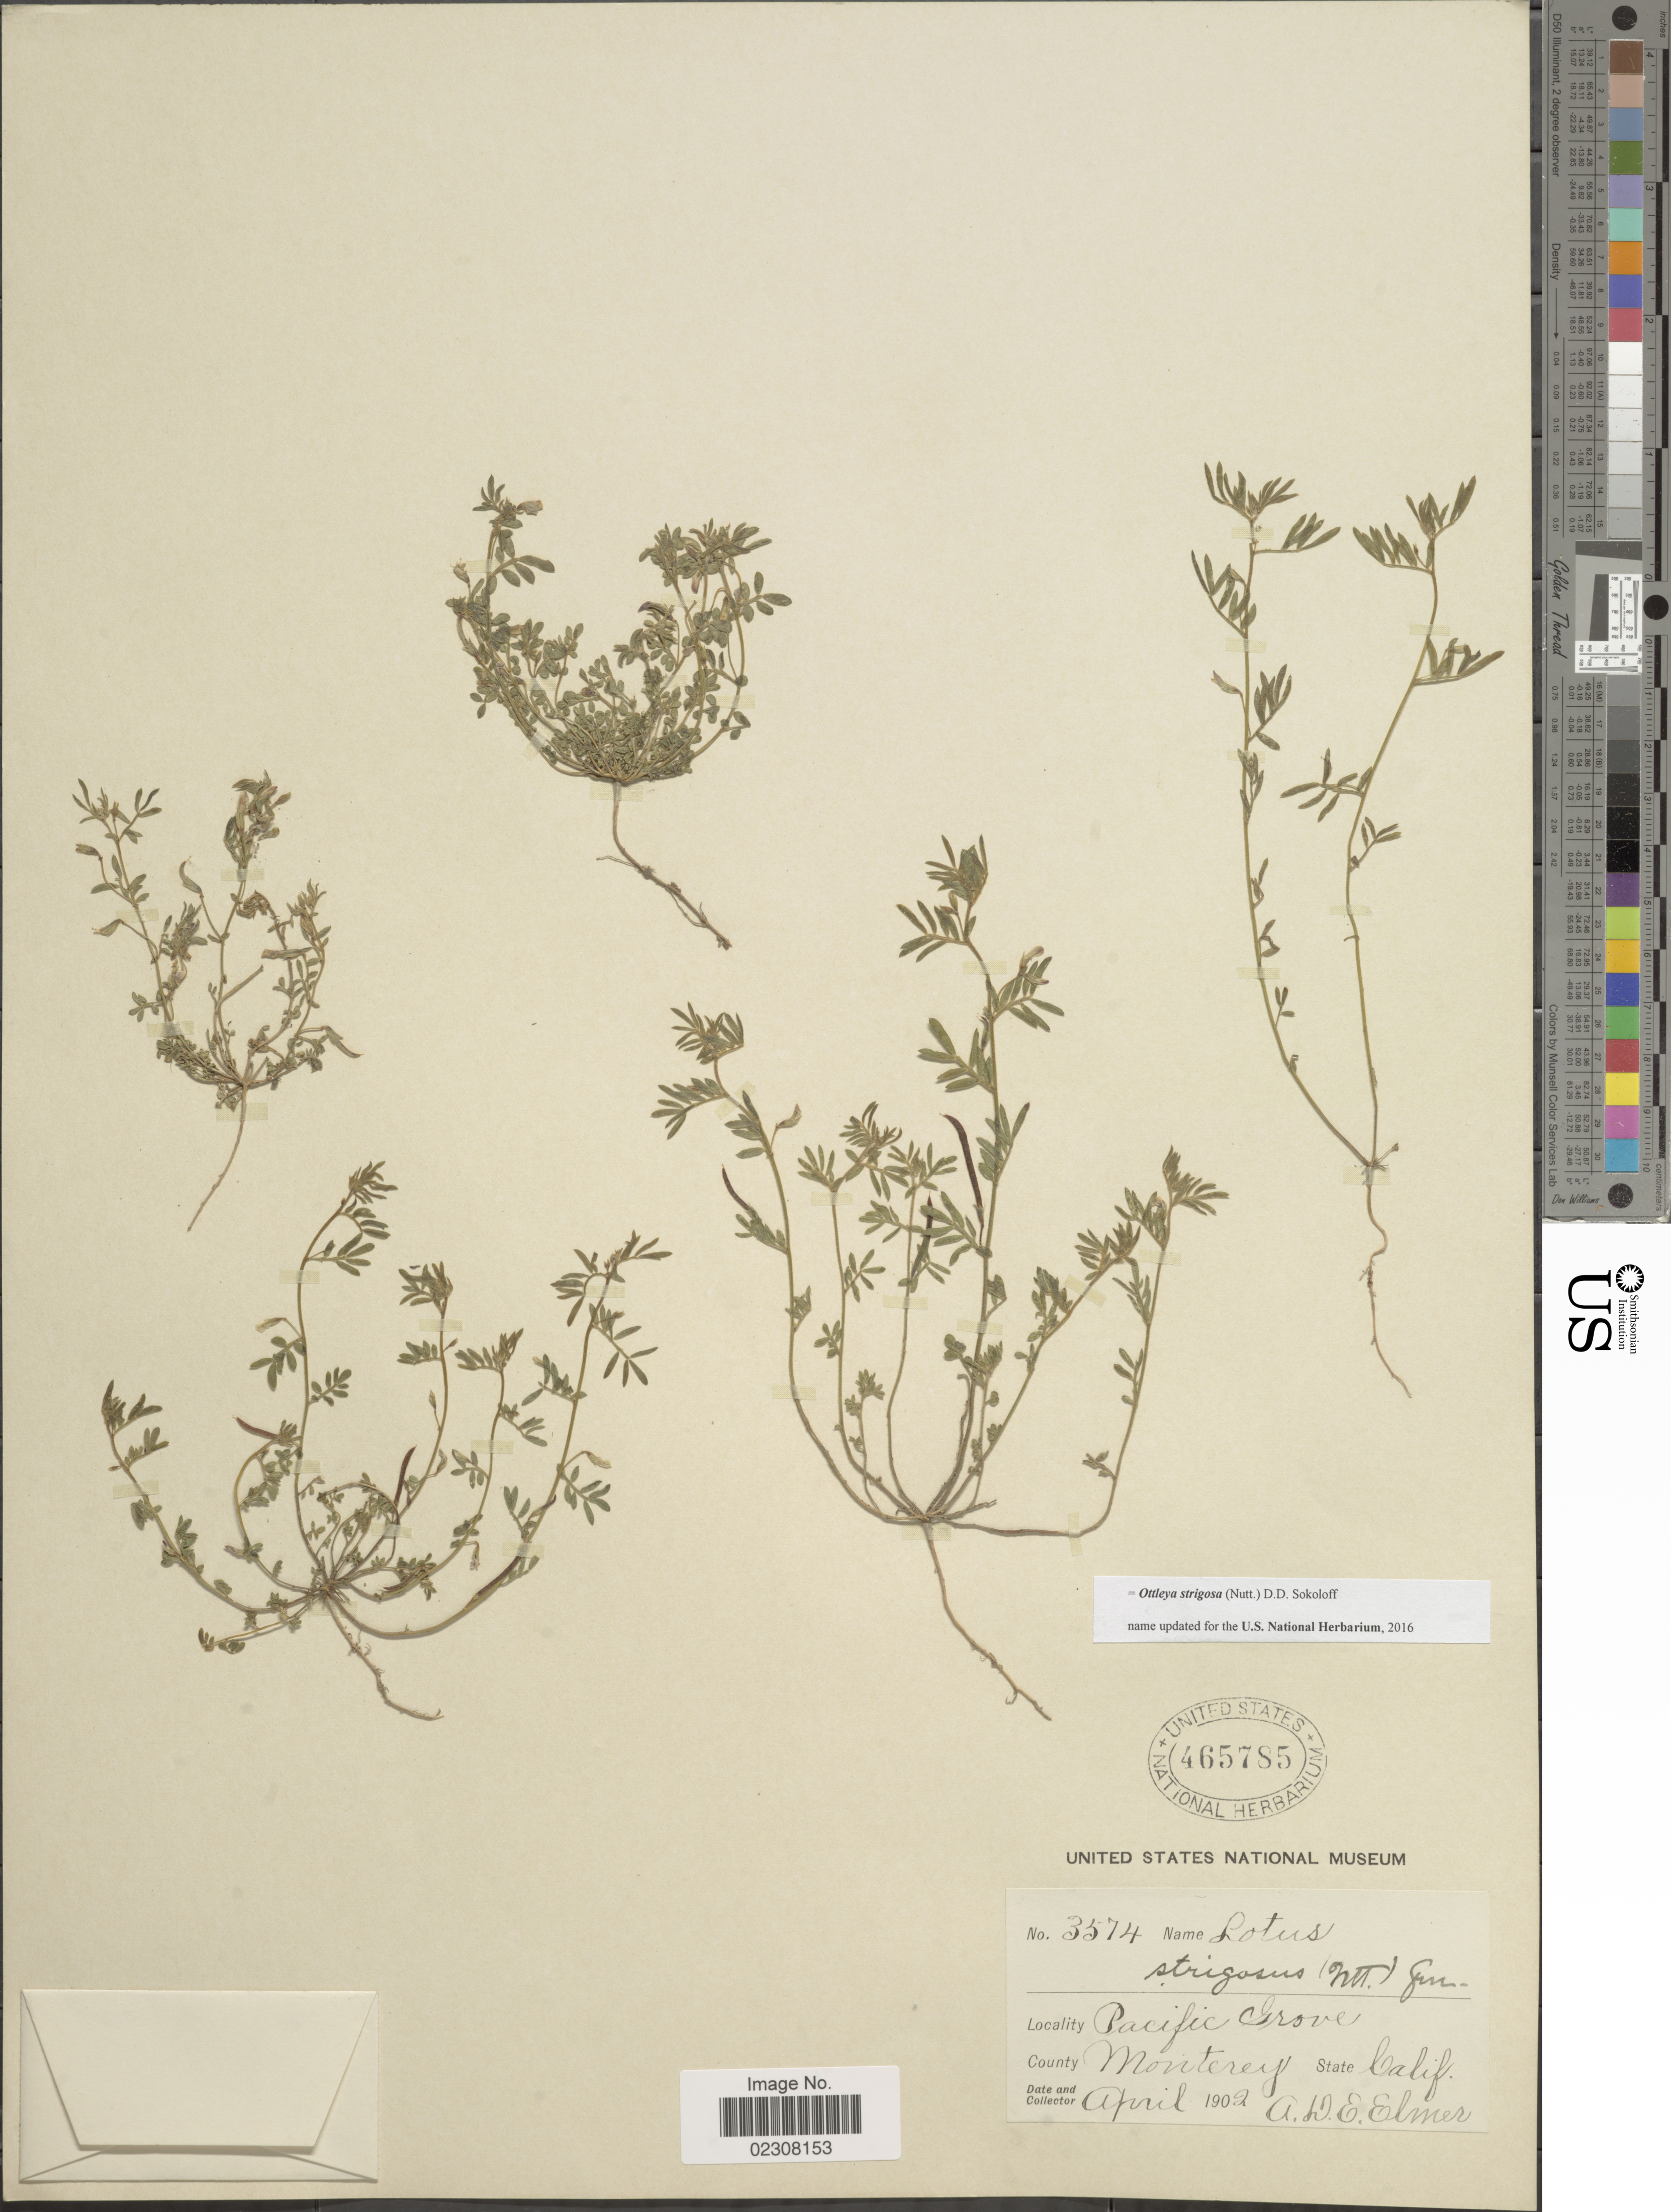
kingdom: Plantae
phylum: Tracheophyta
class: Magnoliopsida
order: Fabales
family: Fabaceae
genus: Ottleya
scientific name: Ottleya strigosa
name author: (Nutt.) D.D. Sokoloff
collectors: A. D. E. Elmer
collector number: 3574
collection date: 1902-04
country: United States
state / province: California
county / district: Monterey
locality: Pacific Grove, County Monterey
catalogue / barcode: US 465785